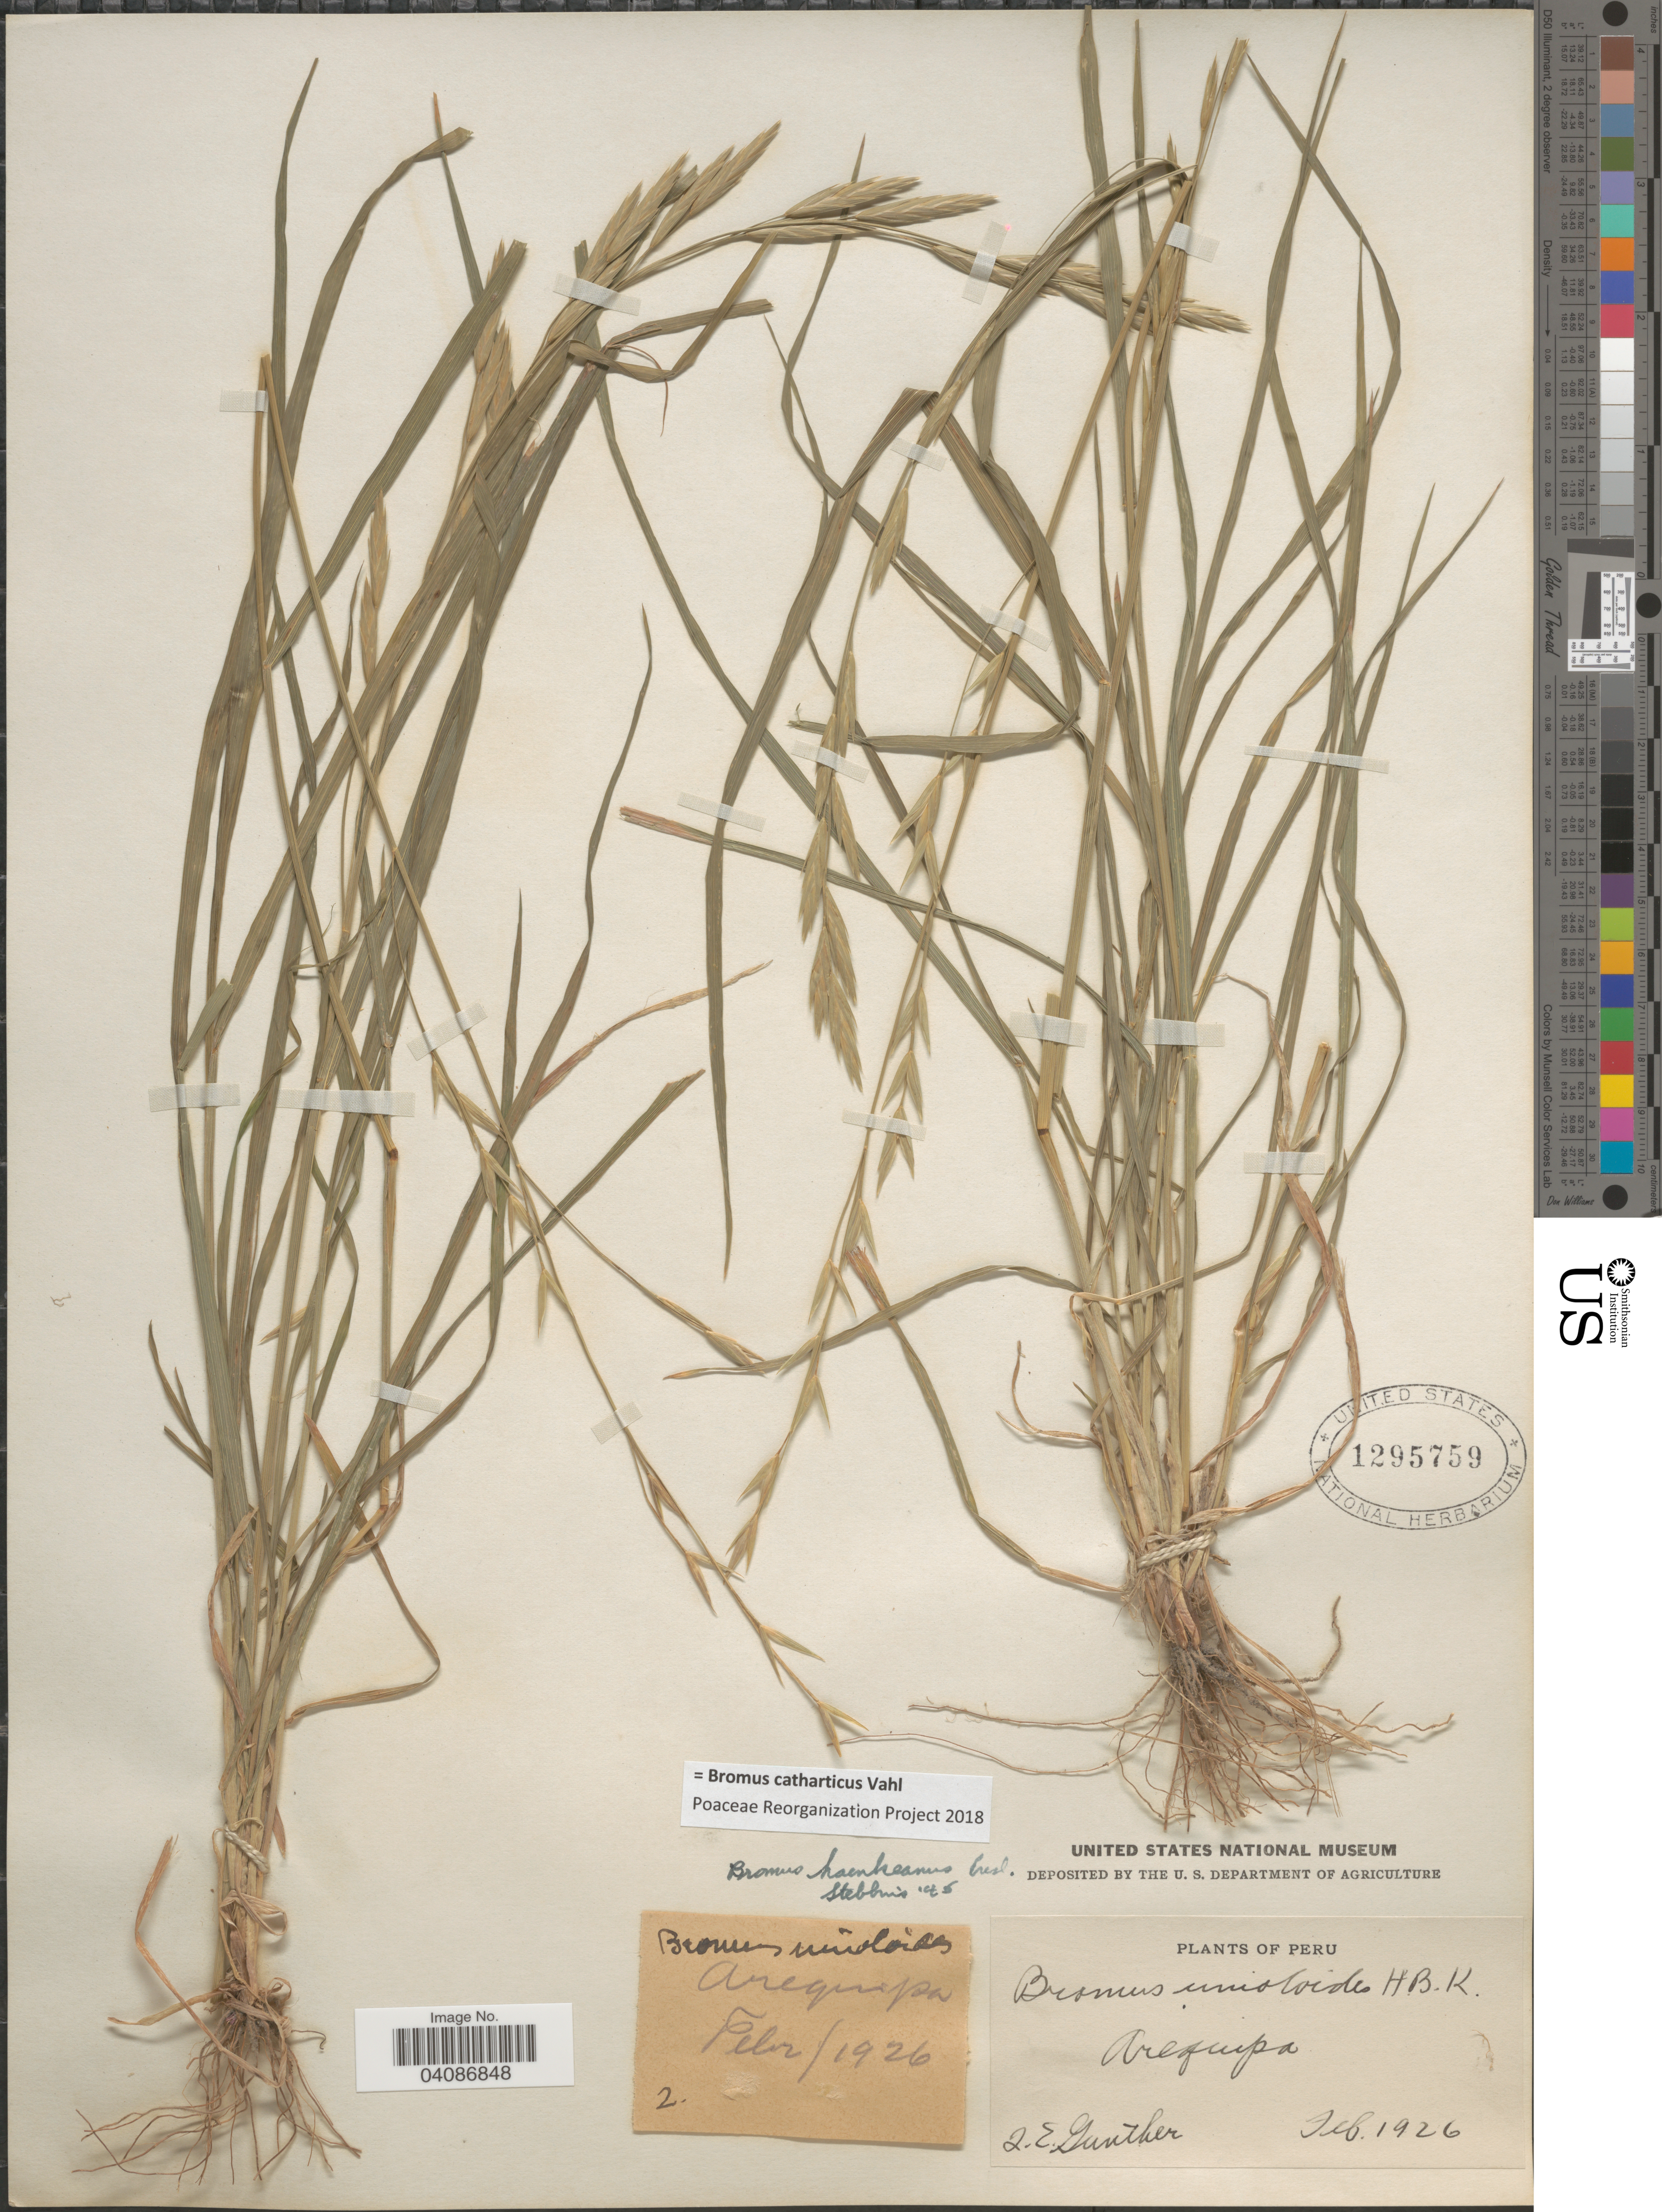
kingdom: Plantae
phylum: Tracheophyta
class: Liliopsida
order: Poales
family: Poaceae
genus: Bromus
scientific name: Bromus catharticus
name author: Vahl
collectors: E. Gunther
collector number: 2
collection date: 1926-02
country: Peru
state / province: Arequipa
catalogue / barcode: US 1295759